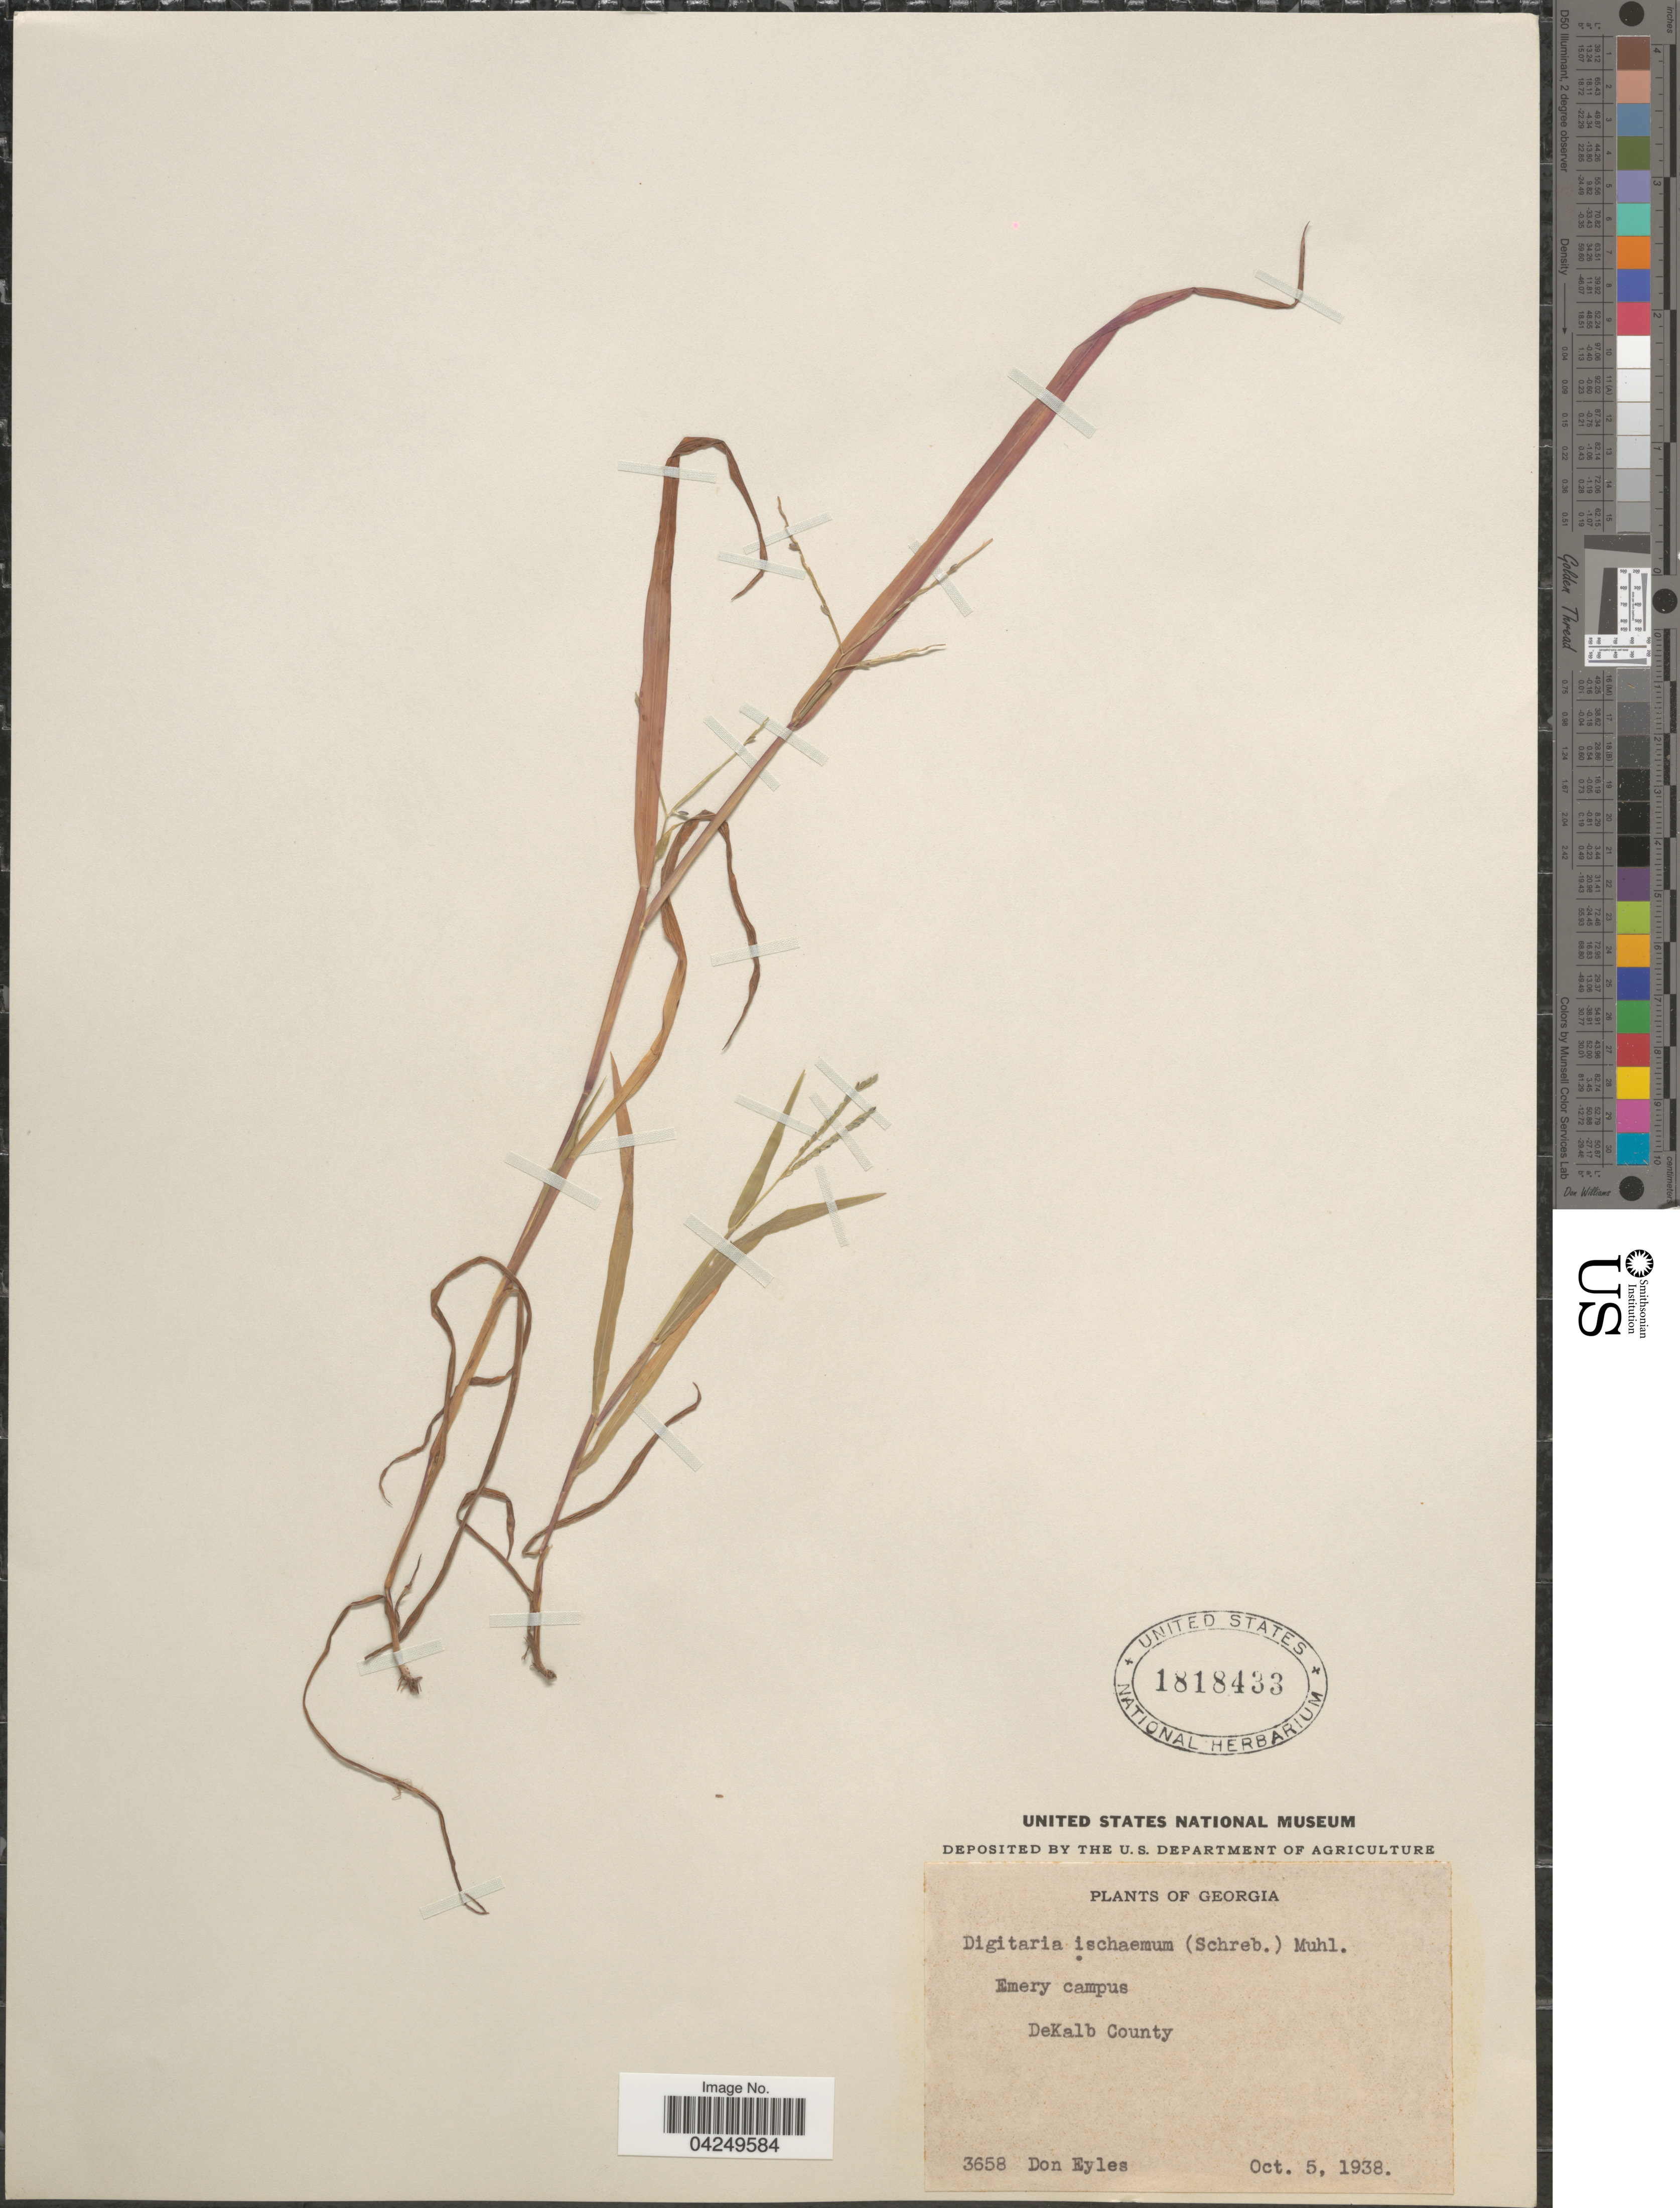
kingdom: Plantae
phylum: Tracheophyta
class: Liliopsida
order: Poales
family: Poaceae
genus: Digitaria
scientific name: Digitaria ischaemum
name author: (Schreber) Schreber ex Muhl.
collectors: D. Eyles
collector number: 3658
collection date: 1938-10-05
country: United States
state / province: Georgia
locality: Emery campus. DeKalb County.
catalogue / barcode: US 1818433